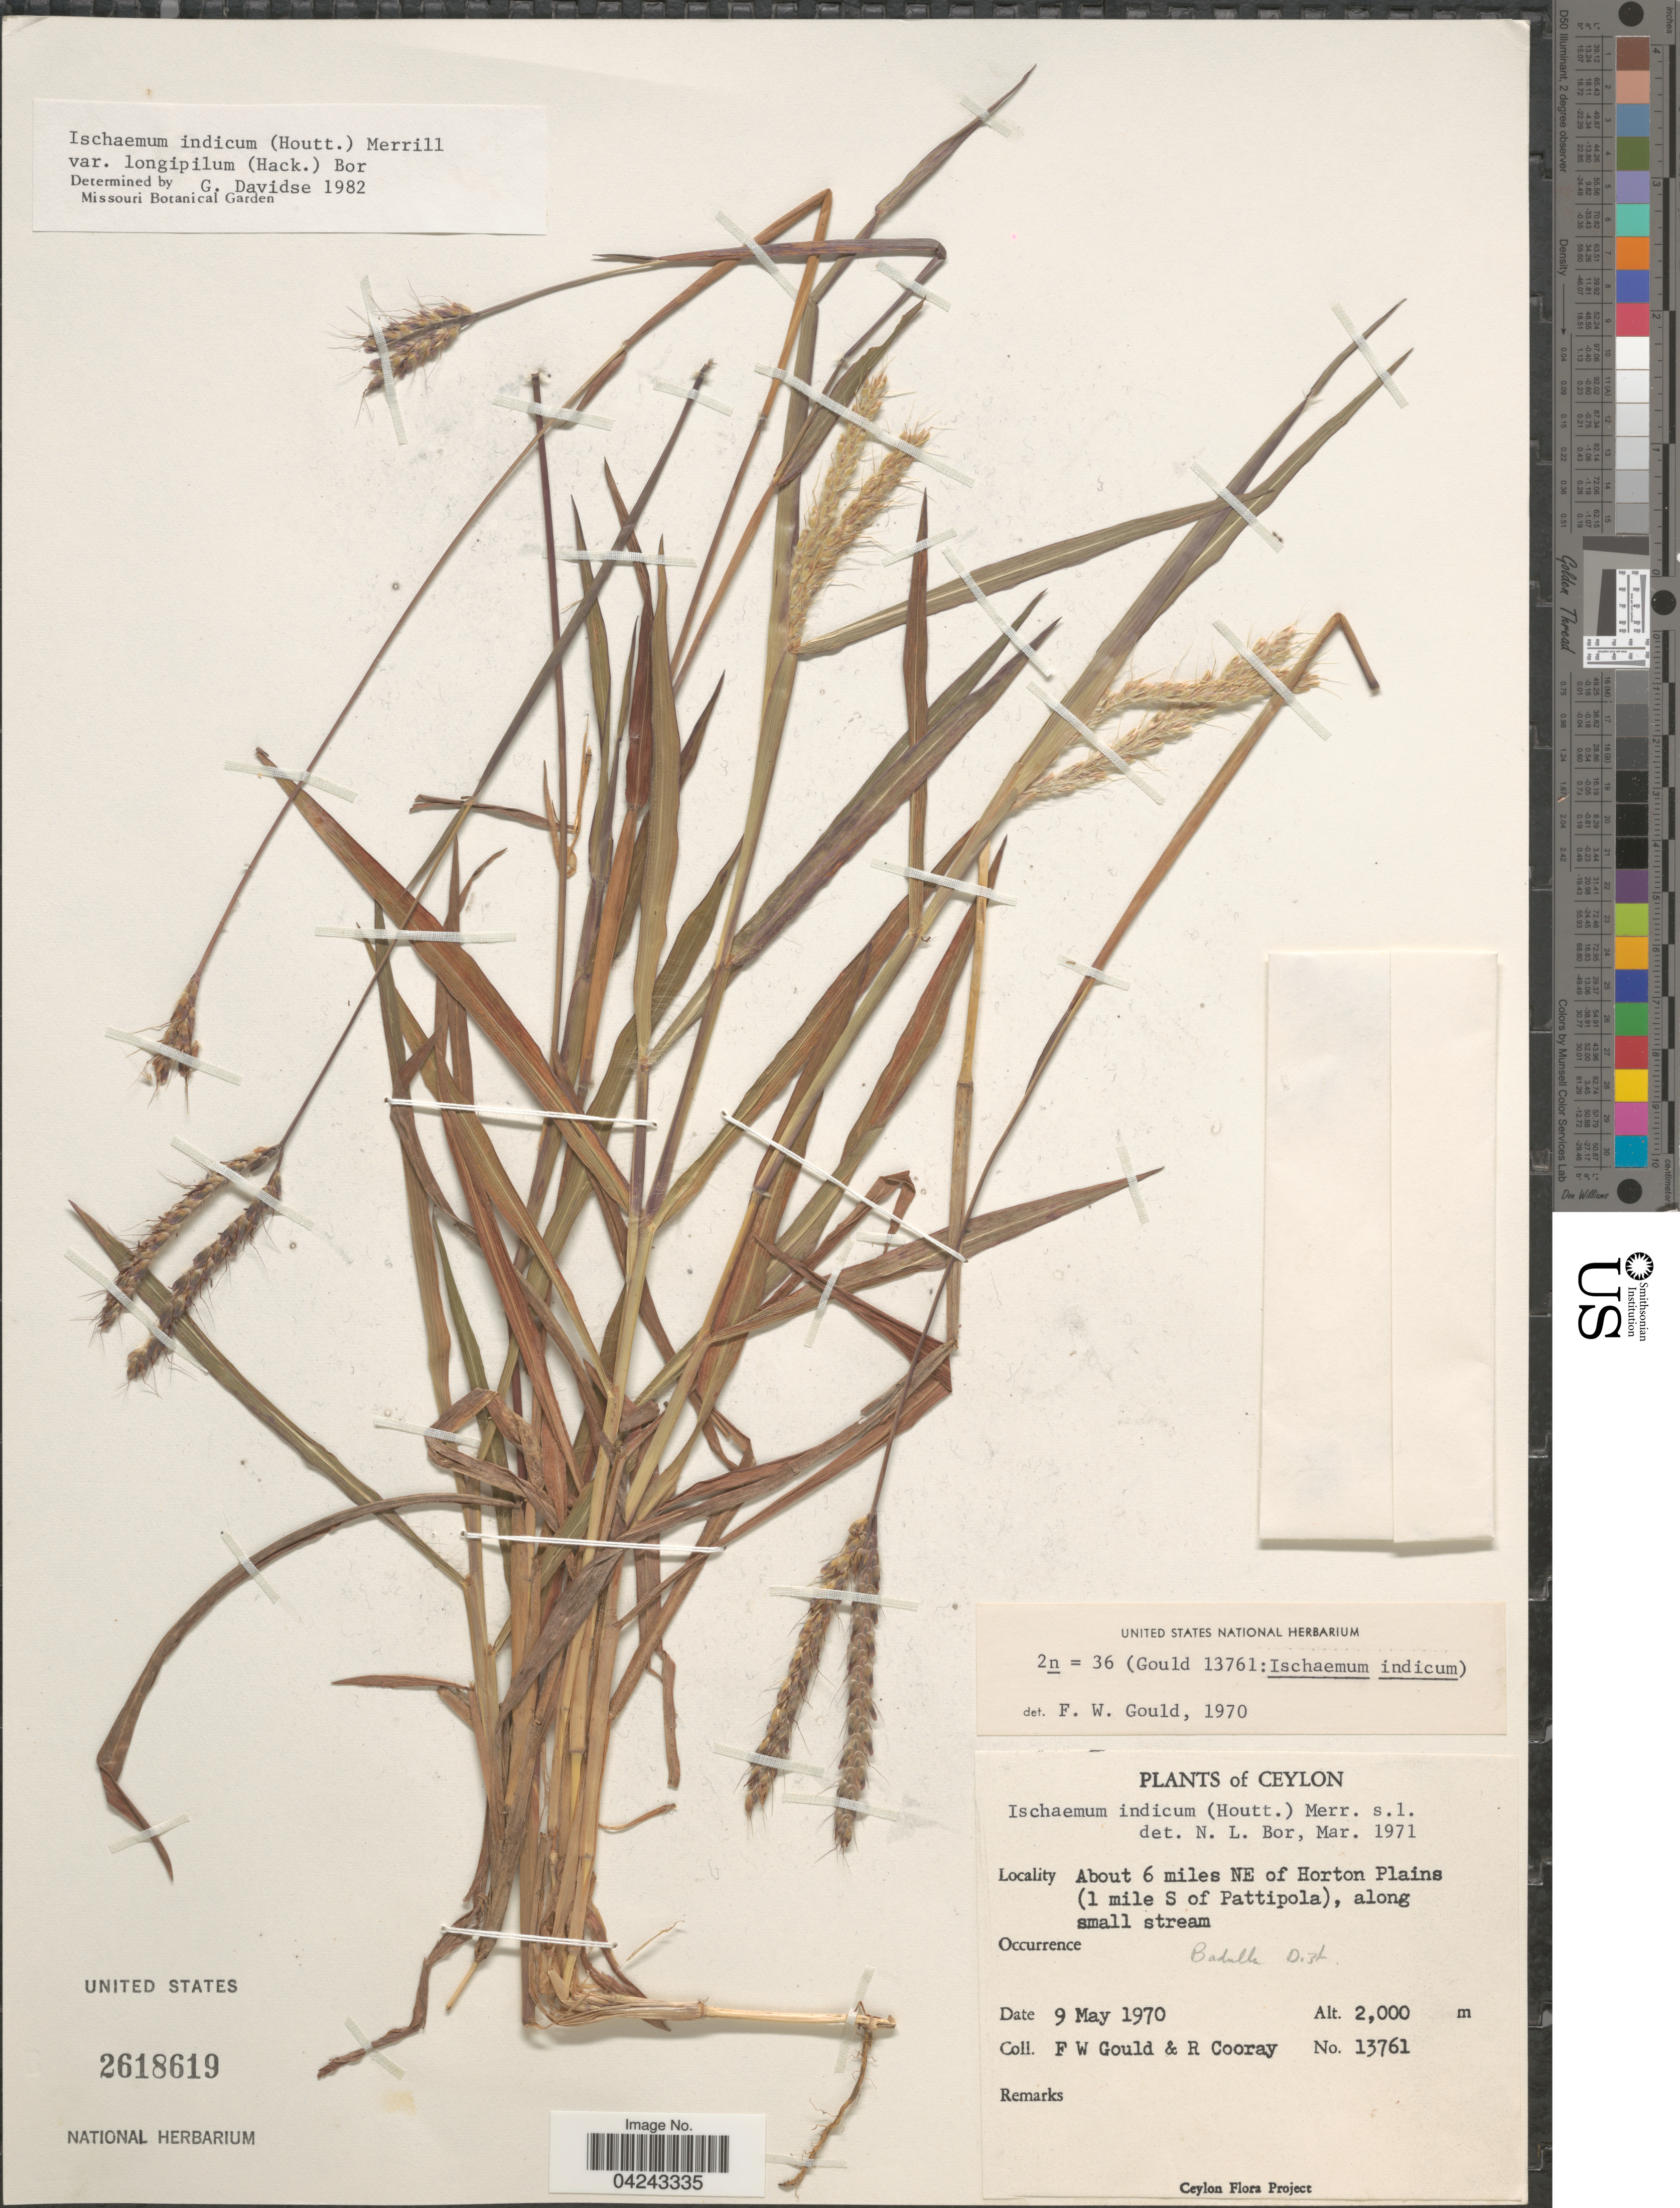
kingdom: Plantae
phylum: Tracheophyta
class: Liliopsida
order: Poales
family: Poaceae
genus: Ischaemum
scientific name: Ischaemum ciliare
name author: Retz.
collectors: F. W. Gould & R. Cooray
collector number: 13761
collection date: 1970-05-09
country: Sri Lanka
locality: Ceylon. About 6 miles NE of Horton Plains (1 mile S of Pattipola), along small stream. Badulla Dist.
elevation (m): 2000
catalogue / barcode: US 2618619